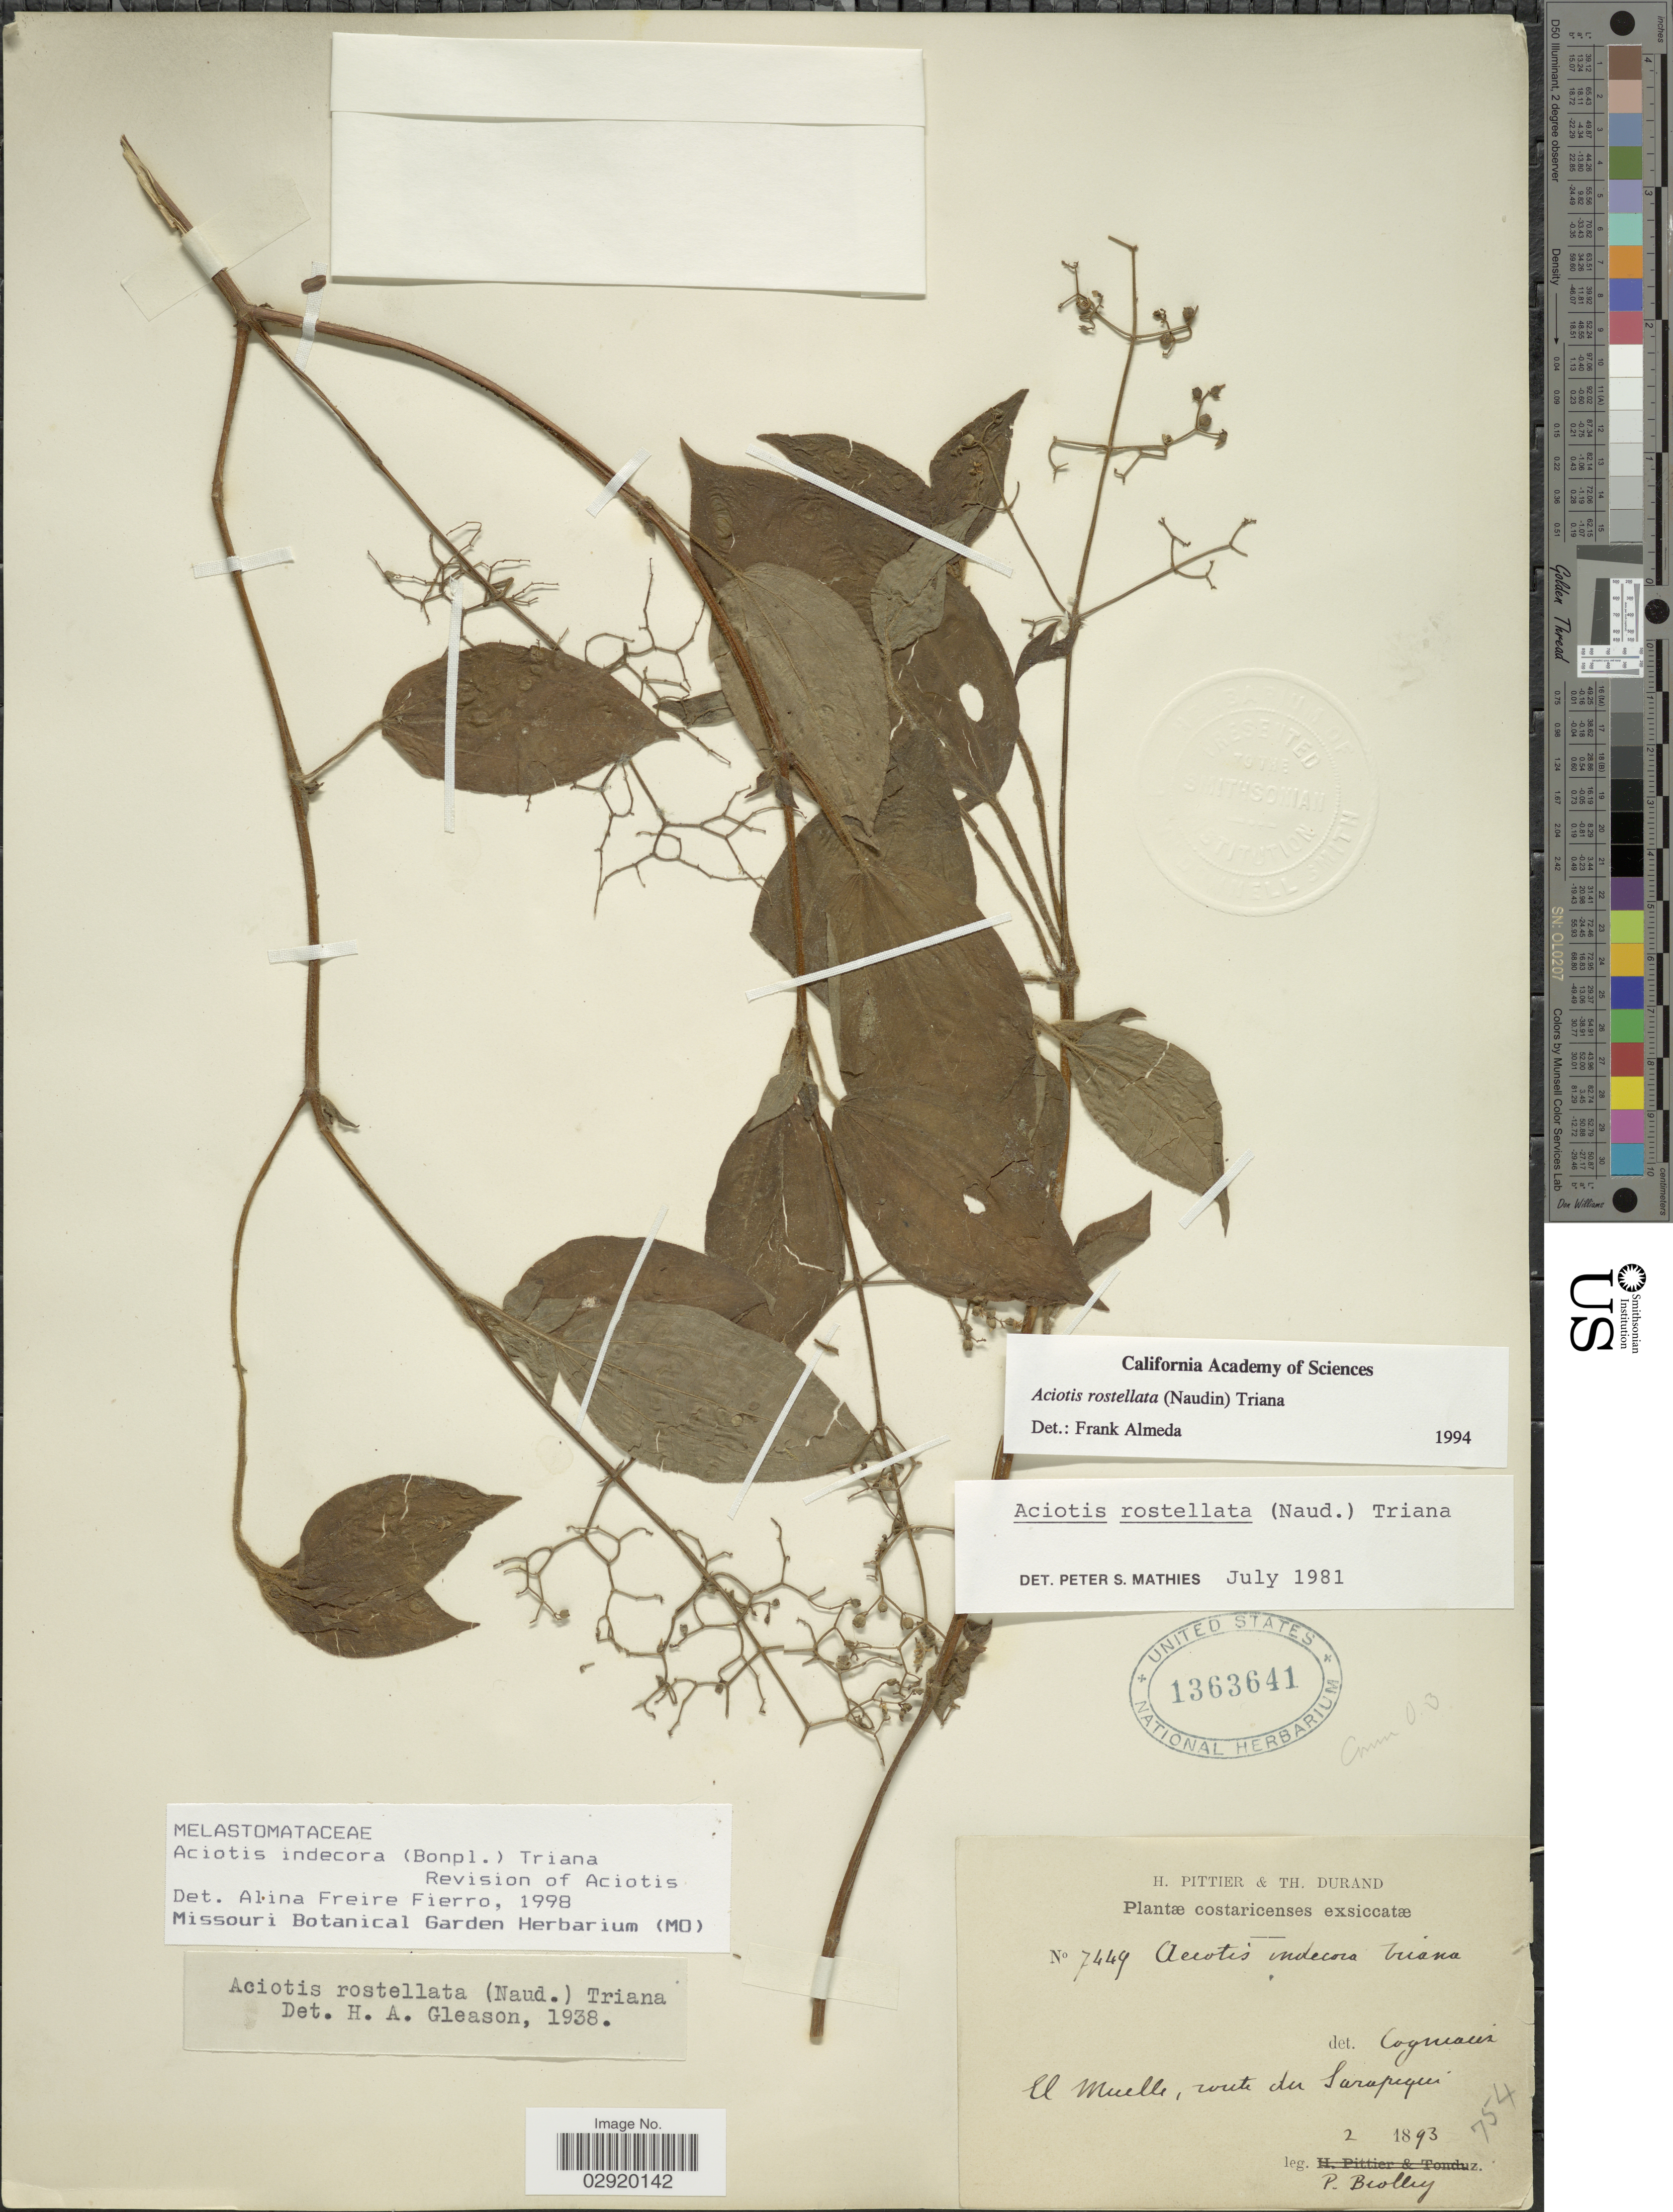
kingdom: Plantae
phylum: Tracheophyta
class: Magnoliopsida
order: Myrtales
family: Melastomataceae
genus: Aciotis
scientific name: Aciotis indecora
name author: (Bonpl.) Triana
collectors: P. Biolley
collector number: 7449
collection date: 1893-02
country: Costa Rica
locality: El Muelle, route du Sarapiqui.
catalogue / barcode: US 1363641